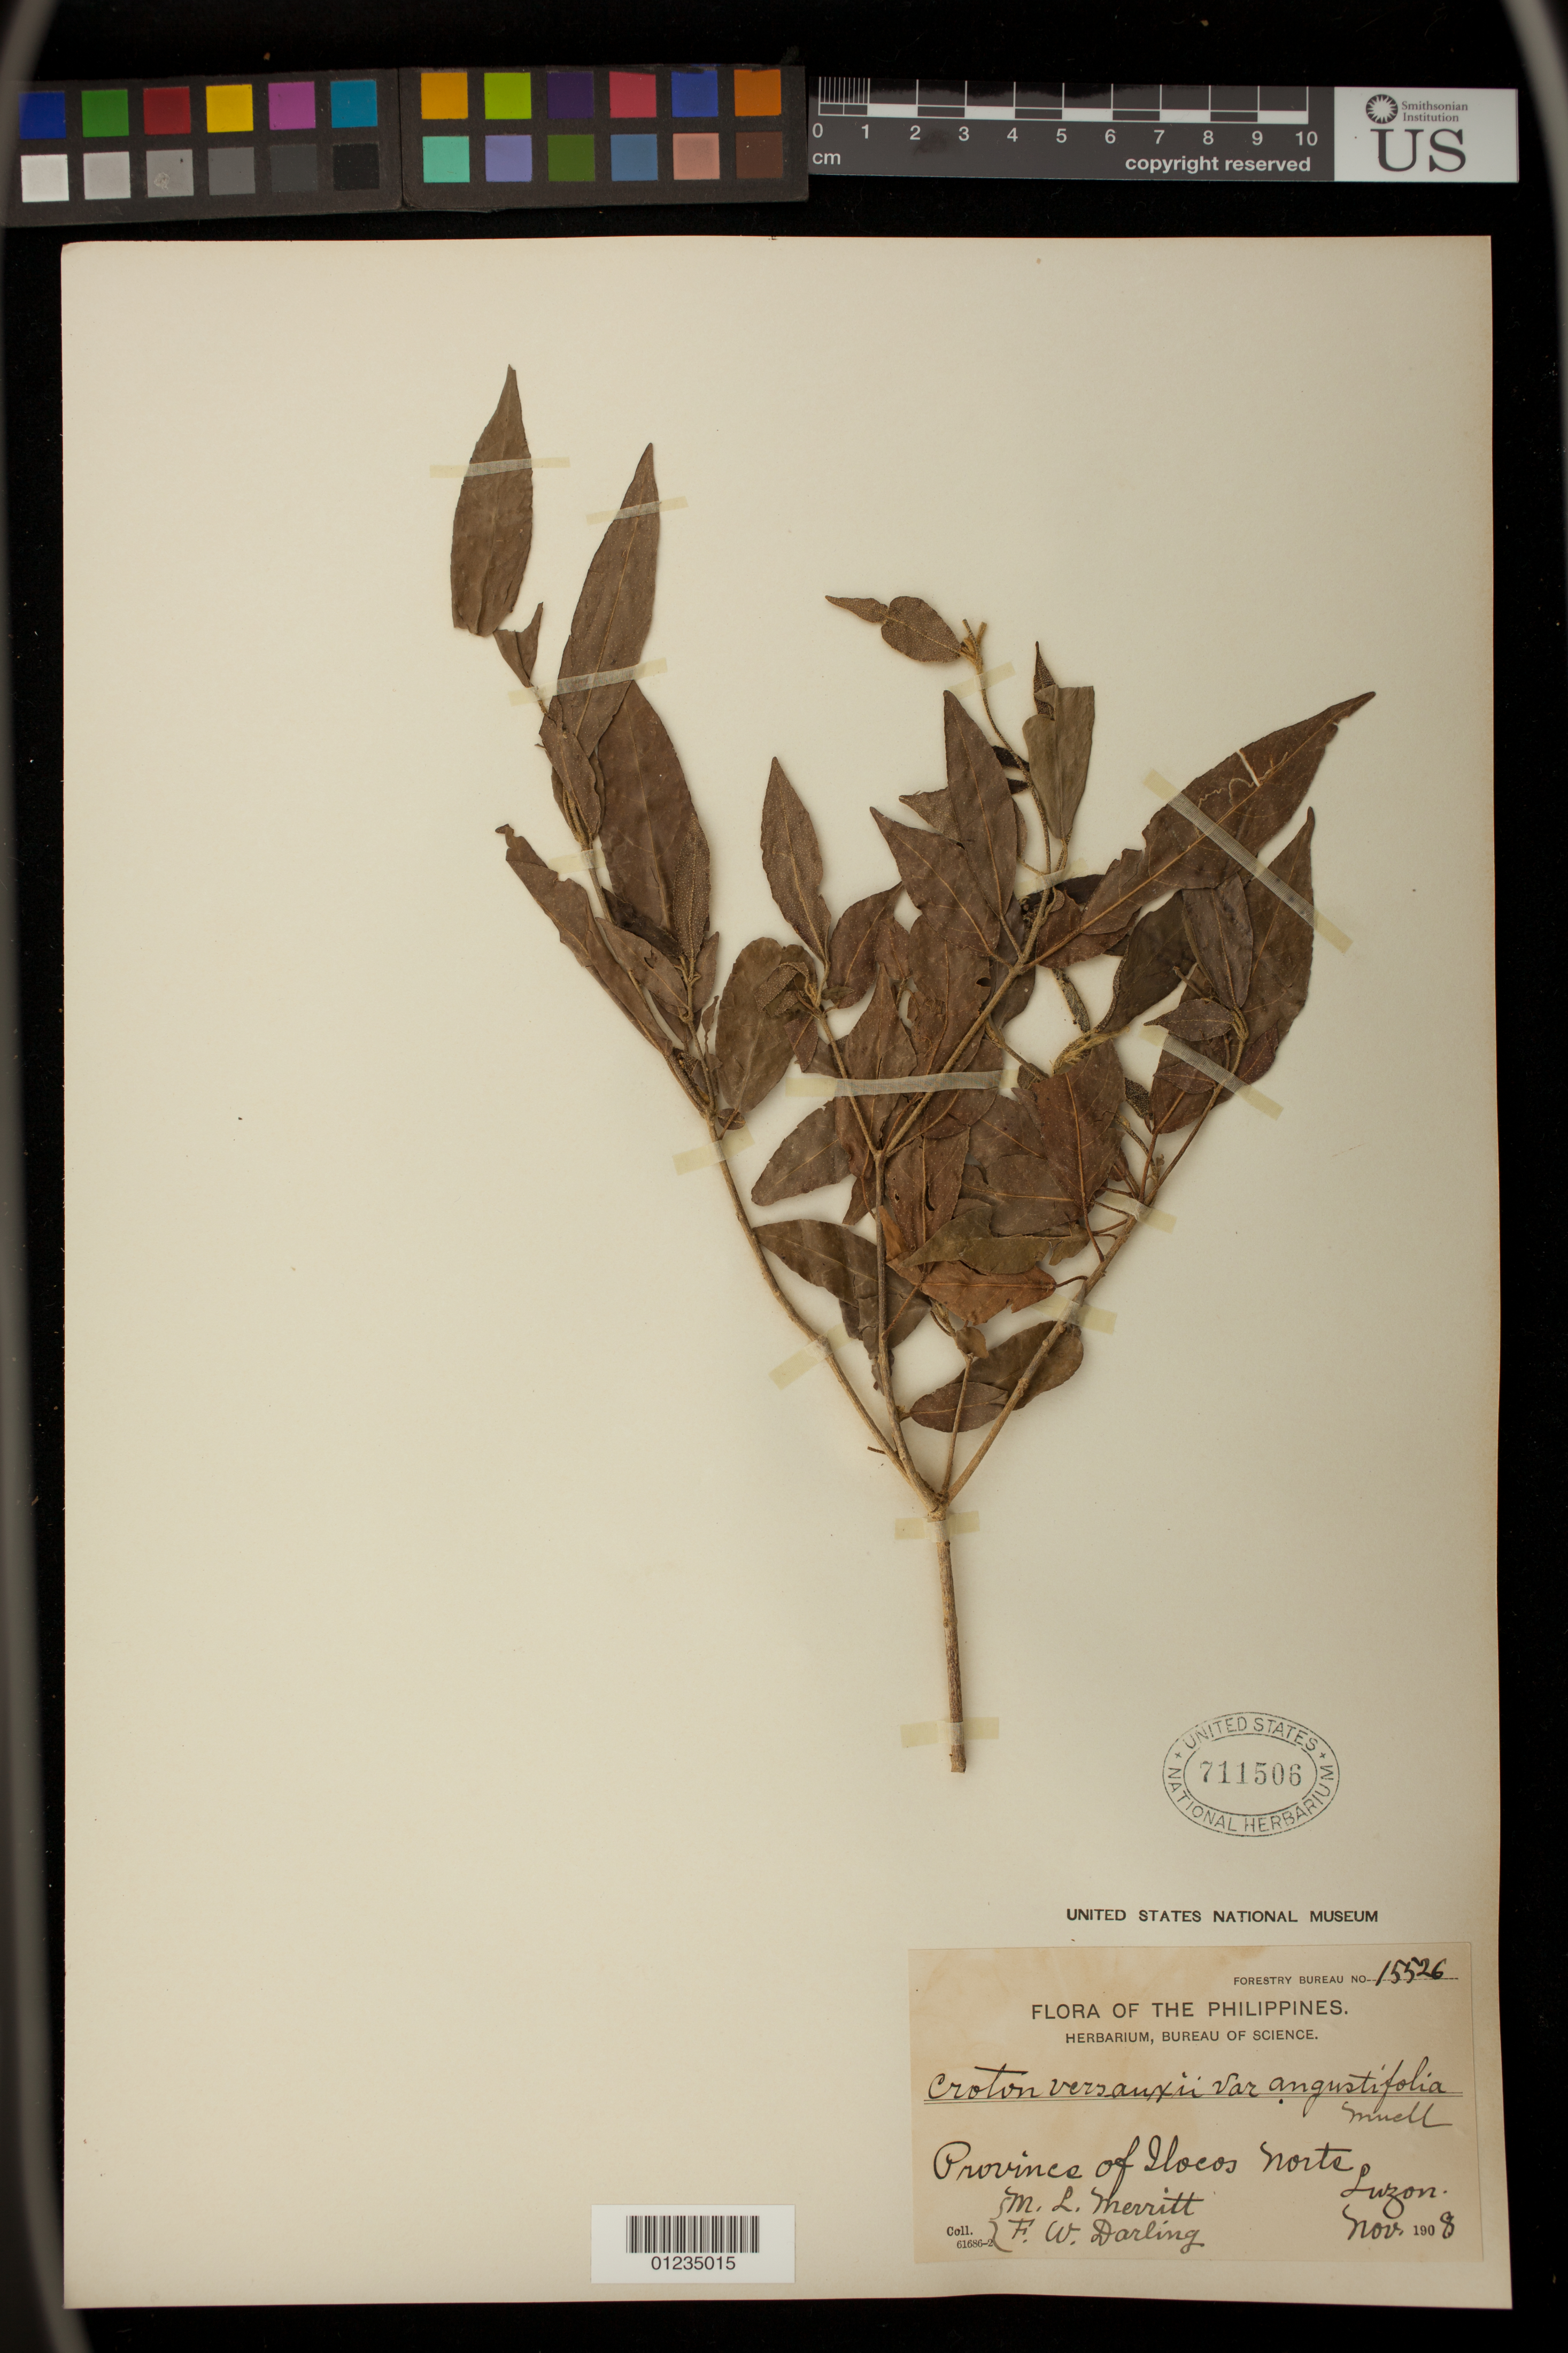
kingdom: Plantae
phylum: Tracheophyta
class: Magnoliopsida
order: Malpighiales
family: Euphorbiaceae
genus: Croton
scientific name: Croton rectipilus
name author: Croizat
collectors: M. L. Merritt & F. Darling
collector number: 15526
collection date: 1908-11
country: Philippines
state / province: Ilocos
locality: Ilocos Norte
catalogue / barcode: US 711506